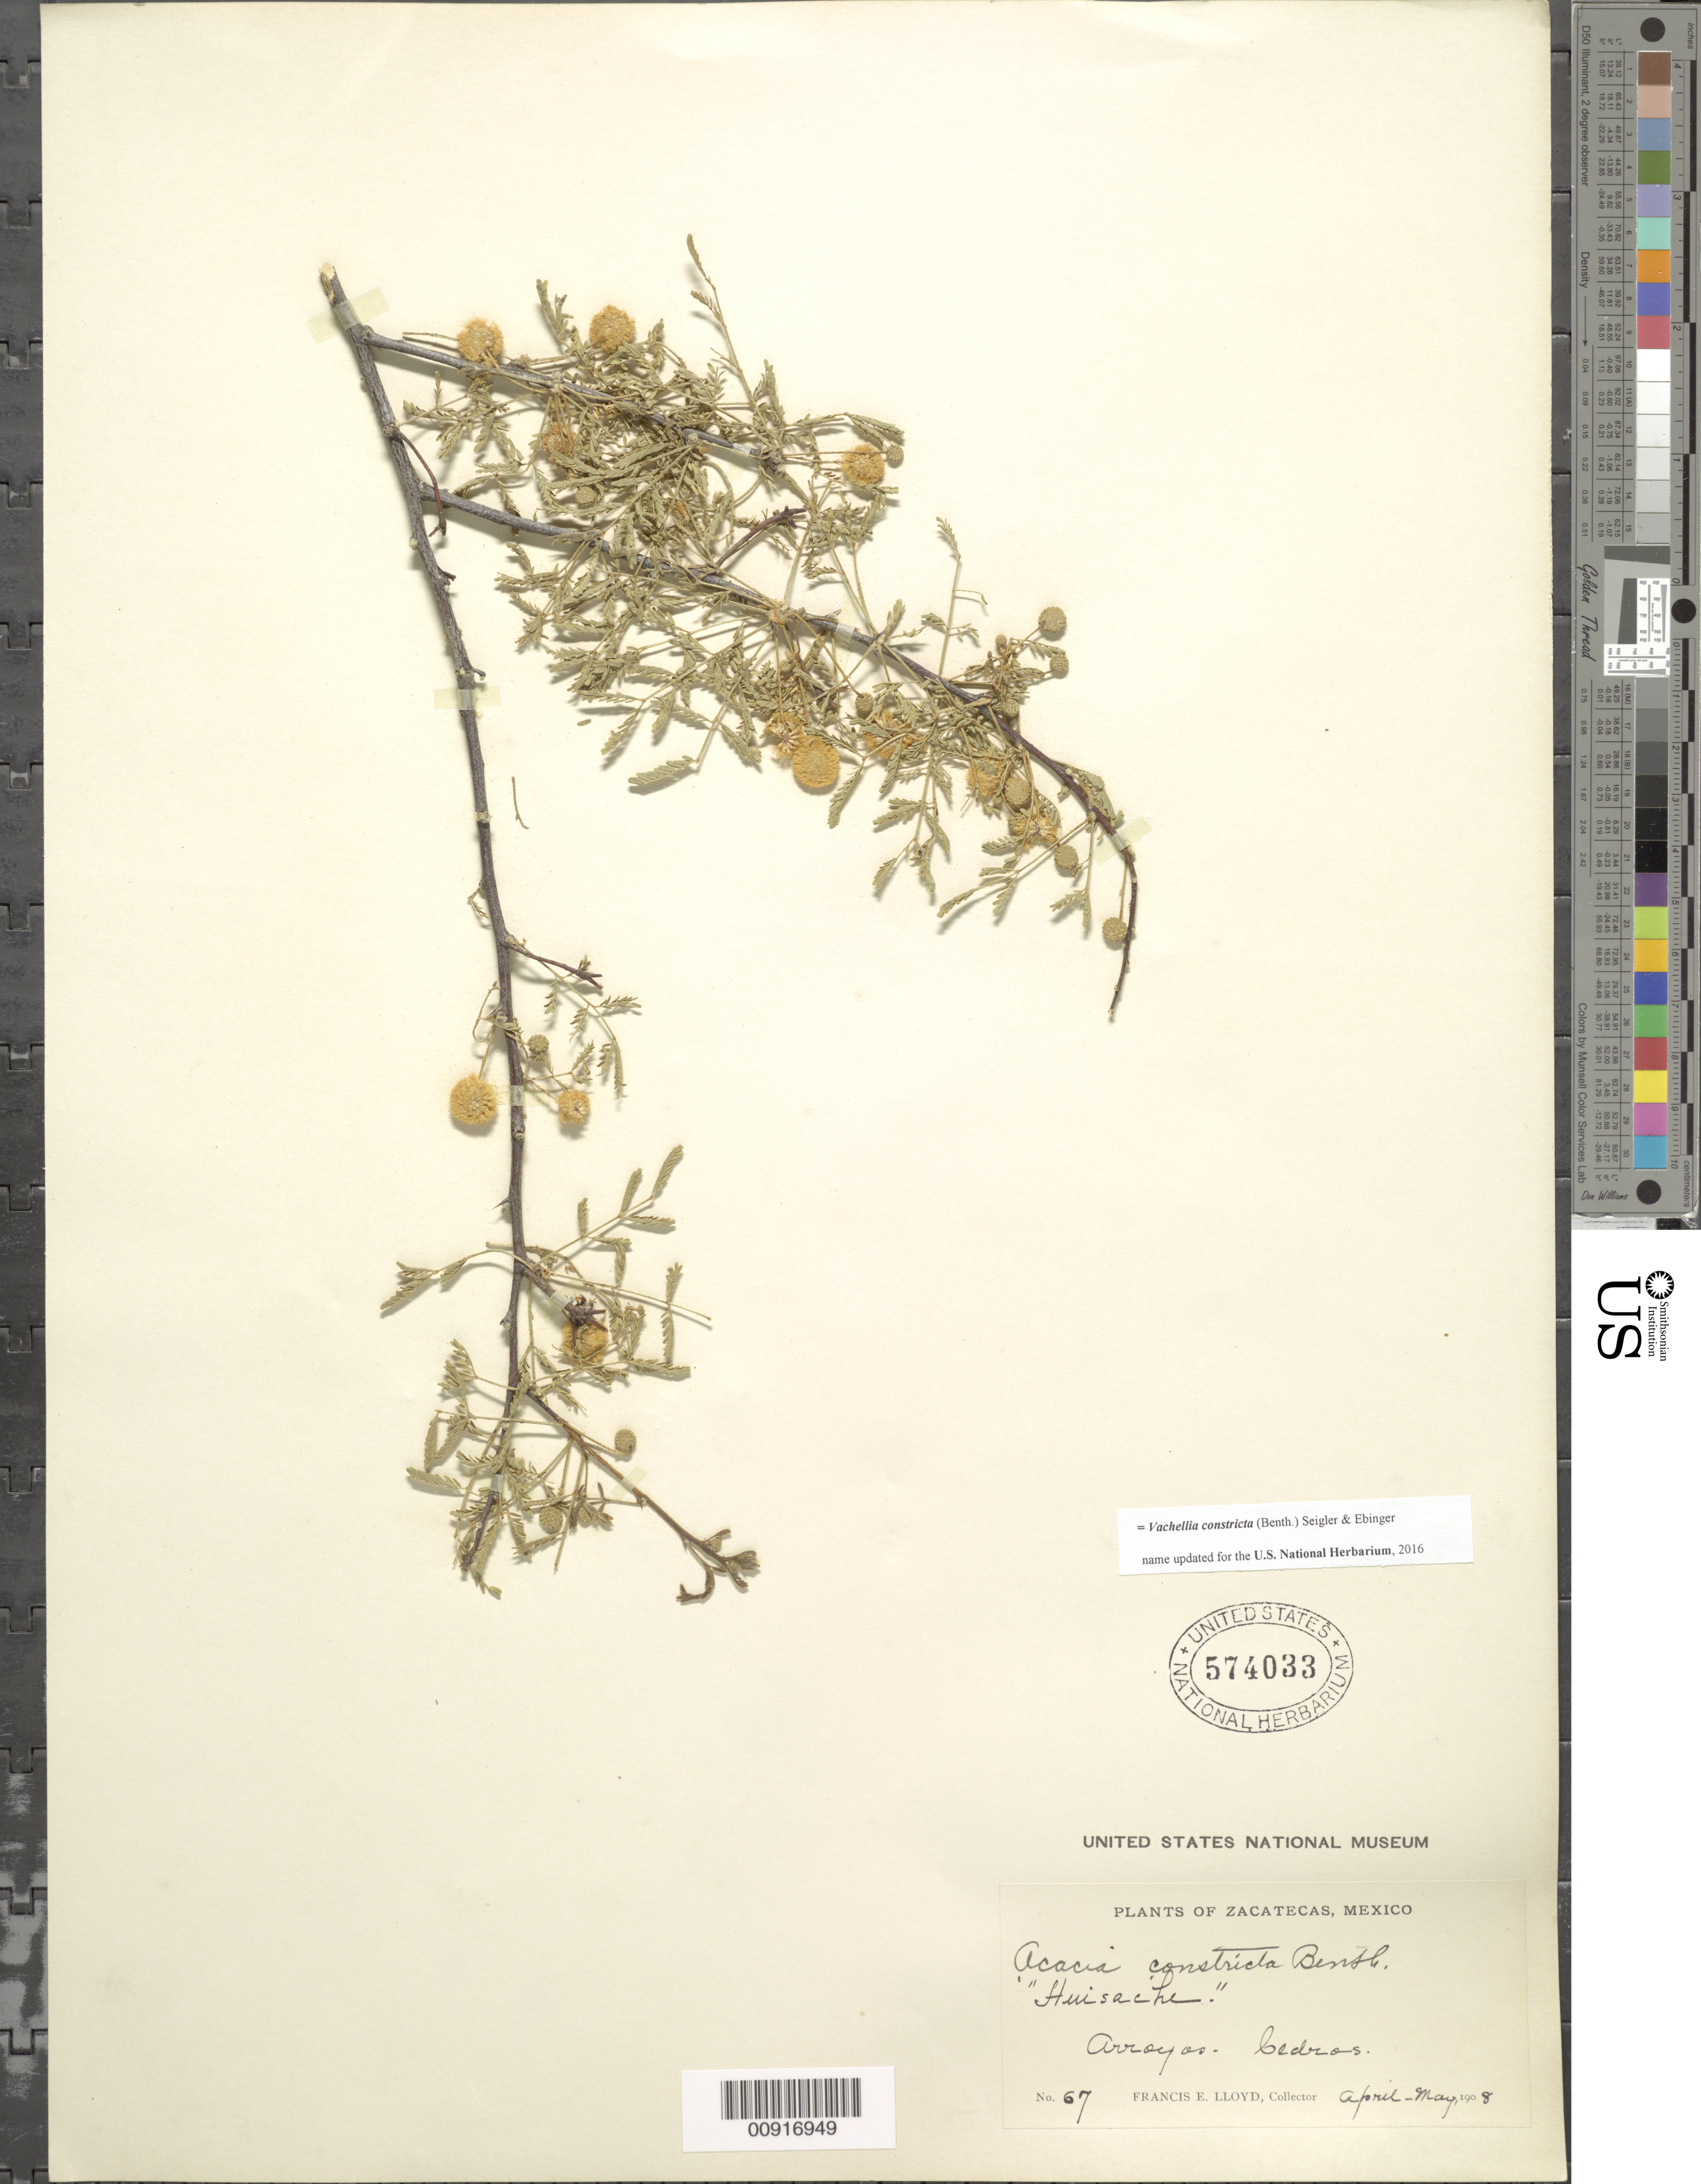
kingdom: Plantae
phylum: Tracheophyta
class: Magnoliopsida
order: Fabales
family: Fabaceae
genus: Vachellia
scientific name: Vachellia constricta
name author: (Benth.) Seigler & Ebinger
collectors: F. E. Lloyd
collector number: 67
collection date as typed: Apr 1908 to -- May 1908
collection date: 1908-04/1908-05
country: Mexico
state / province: Zacatecas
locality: Arroyos - Cedros.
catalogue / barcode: US 574033